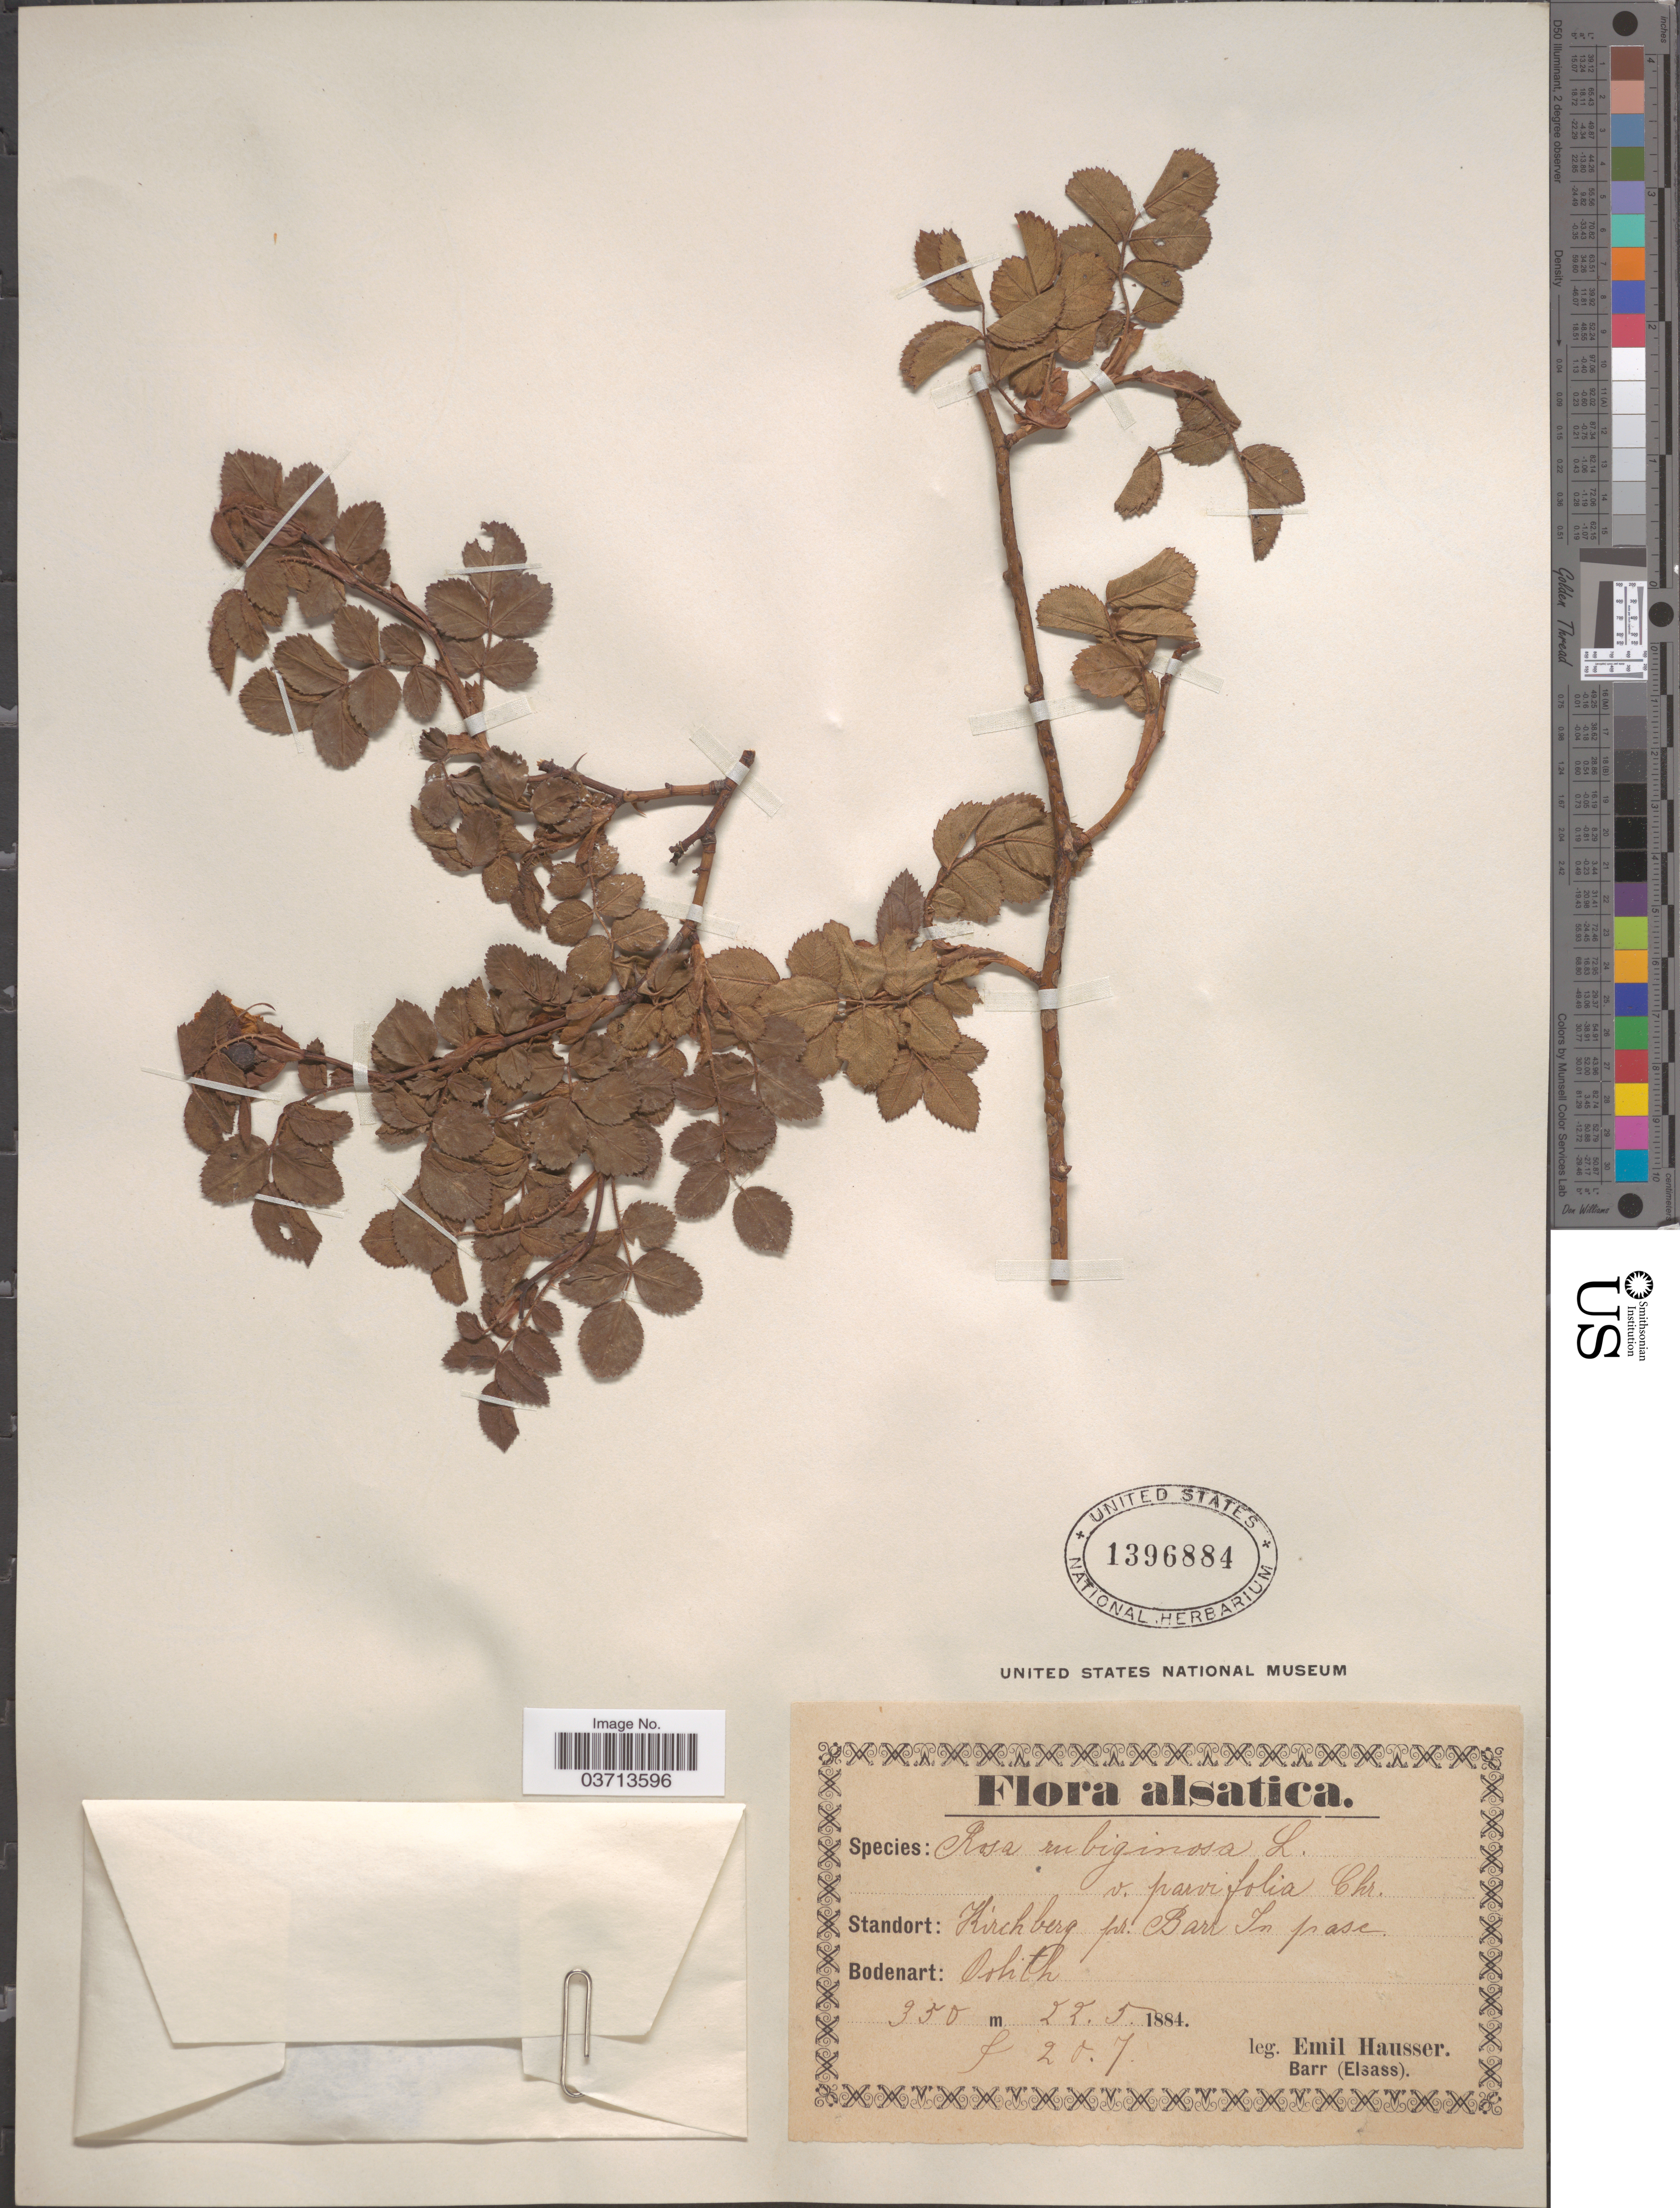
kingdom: Plantae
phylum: Tracheophyta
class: Magnoliopsida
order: Rosales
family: Rosaceae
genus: Rosa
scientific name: Rosa rubiginosa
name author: L.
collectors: E. Hausser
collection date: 1884-05-22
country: France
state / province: Grand Est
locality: Alsatica. Kirchberg pr. Barr In pase.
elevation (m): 350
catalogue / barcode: US 1396884